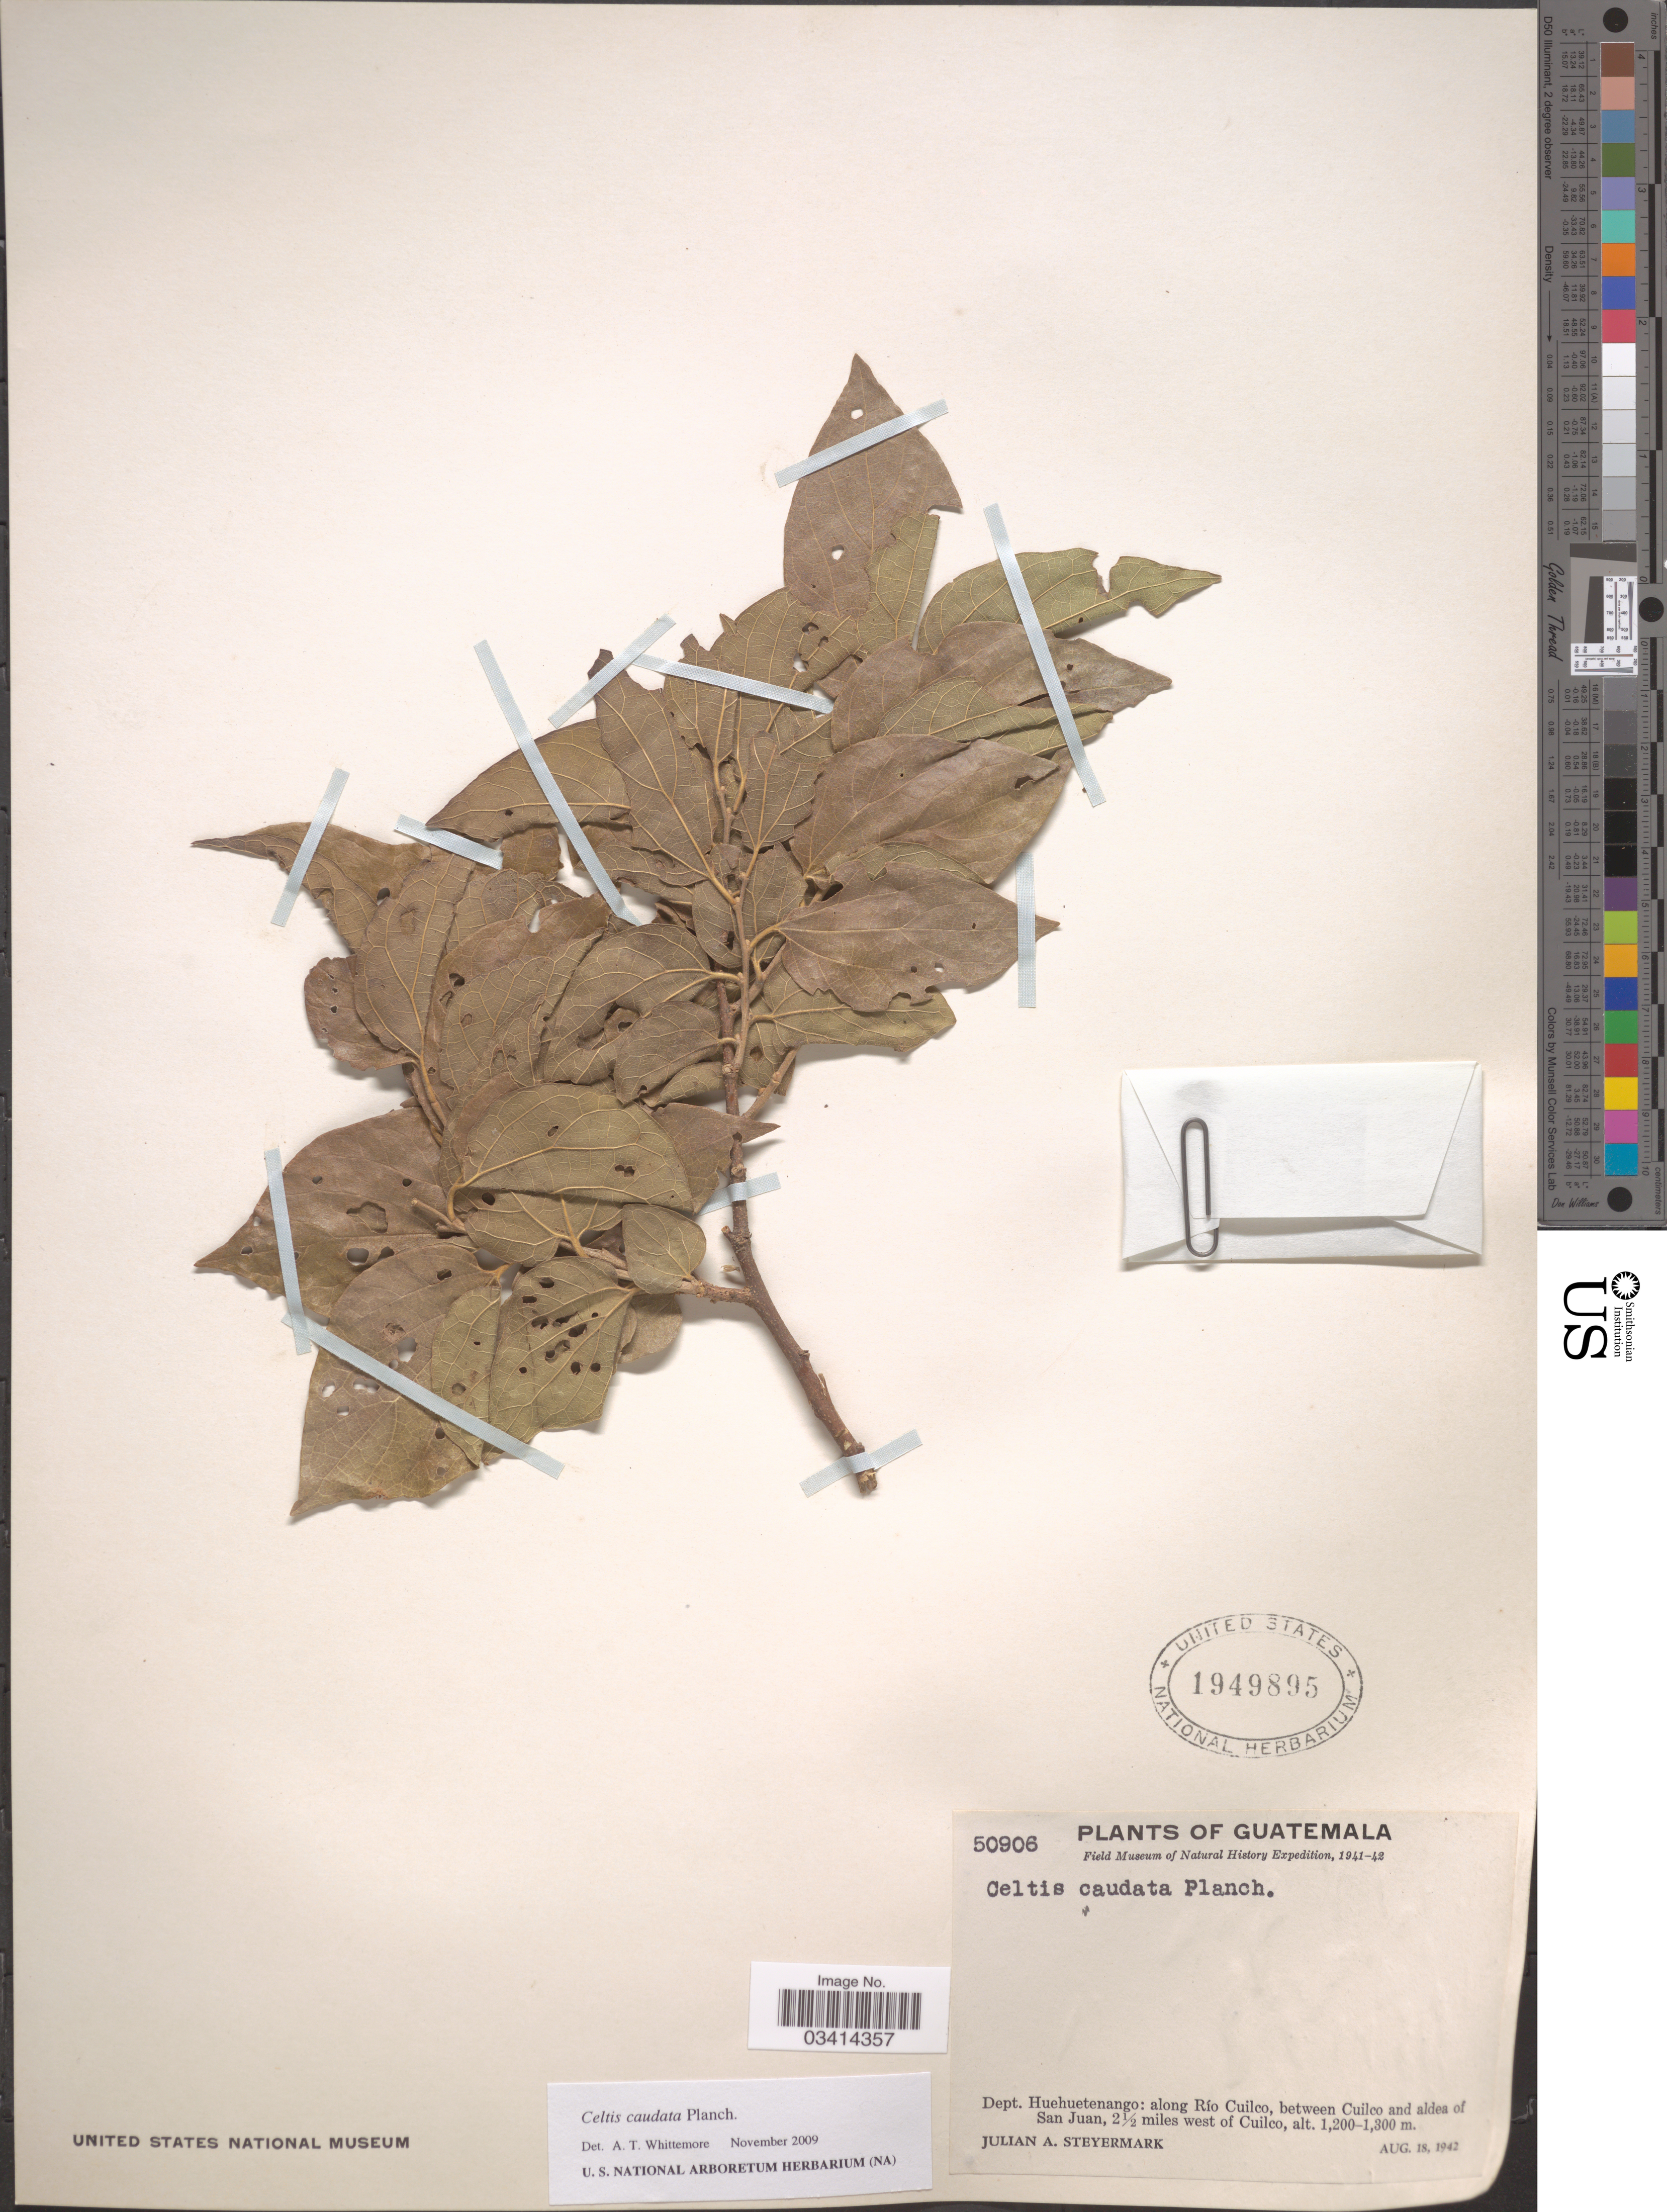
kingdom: Plantae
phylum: Tracheophyta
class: Magnoliopsida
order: Rosales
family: Cannabaceae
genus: Celtis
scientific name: Celtis caudata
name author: Planch.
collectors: J. Steyermark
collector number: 50906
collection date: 1942-08-18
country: Guatemala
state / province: Huehuetenango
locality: Dept. Huehuetenango: along Río Cuilco, between Cuilco and aldea of San Juan, 2½ miles west of Cuilco.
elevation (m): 1200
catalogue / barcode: US 1949895